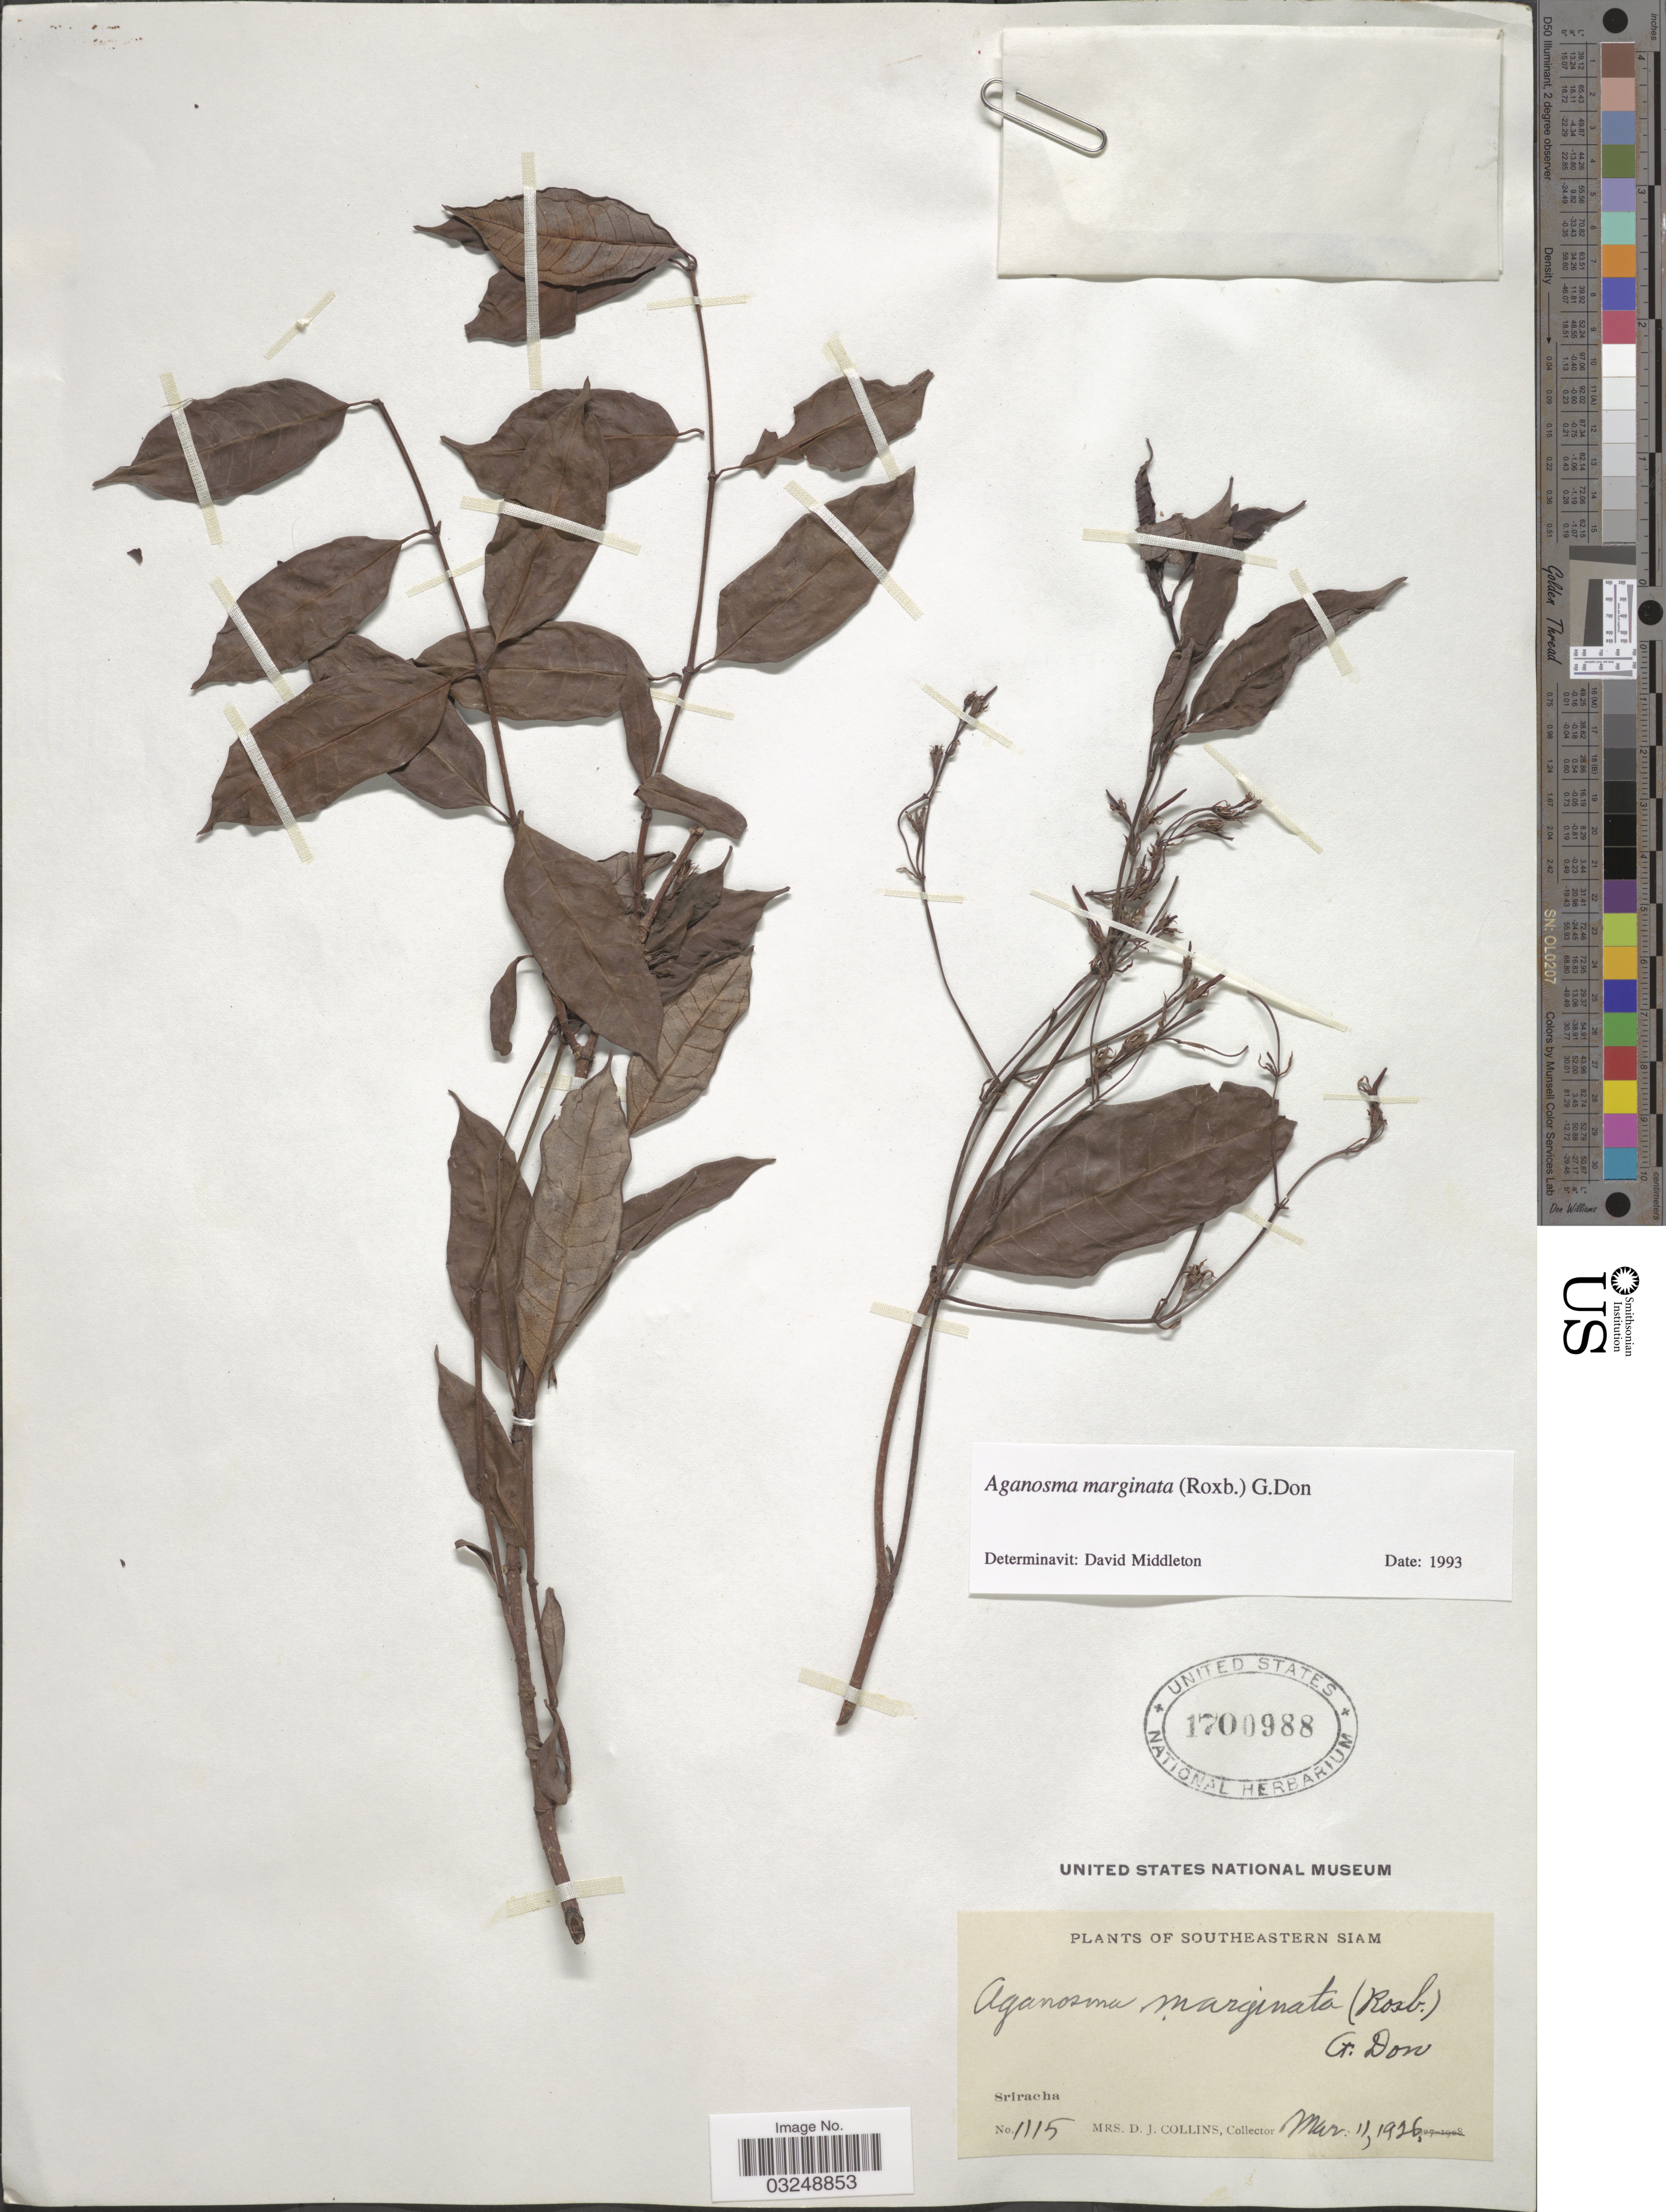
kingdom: Plantae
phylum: Tracheophyta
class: Magnoliopsida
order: Gentianales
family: Apocynaceae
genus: Aganosma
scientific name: Aganosma marginata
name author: (Roxb.) G. Don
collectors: Mrs. D. J. Collins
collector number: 1115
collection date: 1926-03-11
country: Thailand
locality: Southeastern Siam. Sriracha.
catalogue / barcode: US 1700988